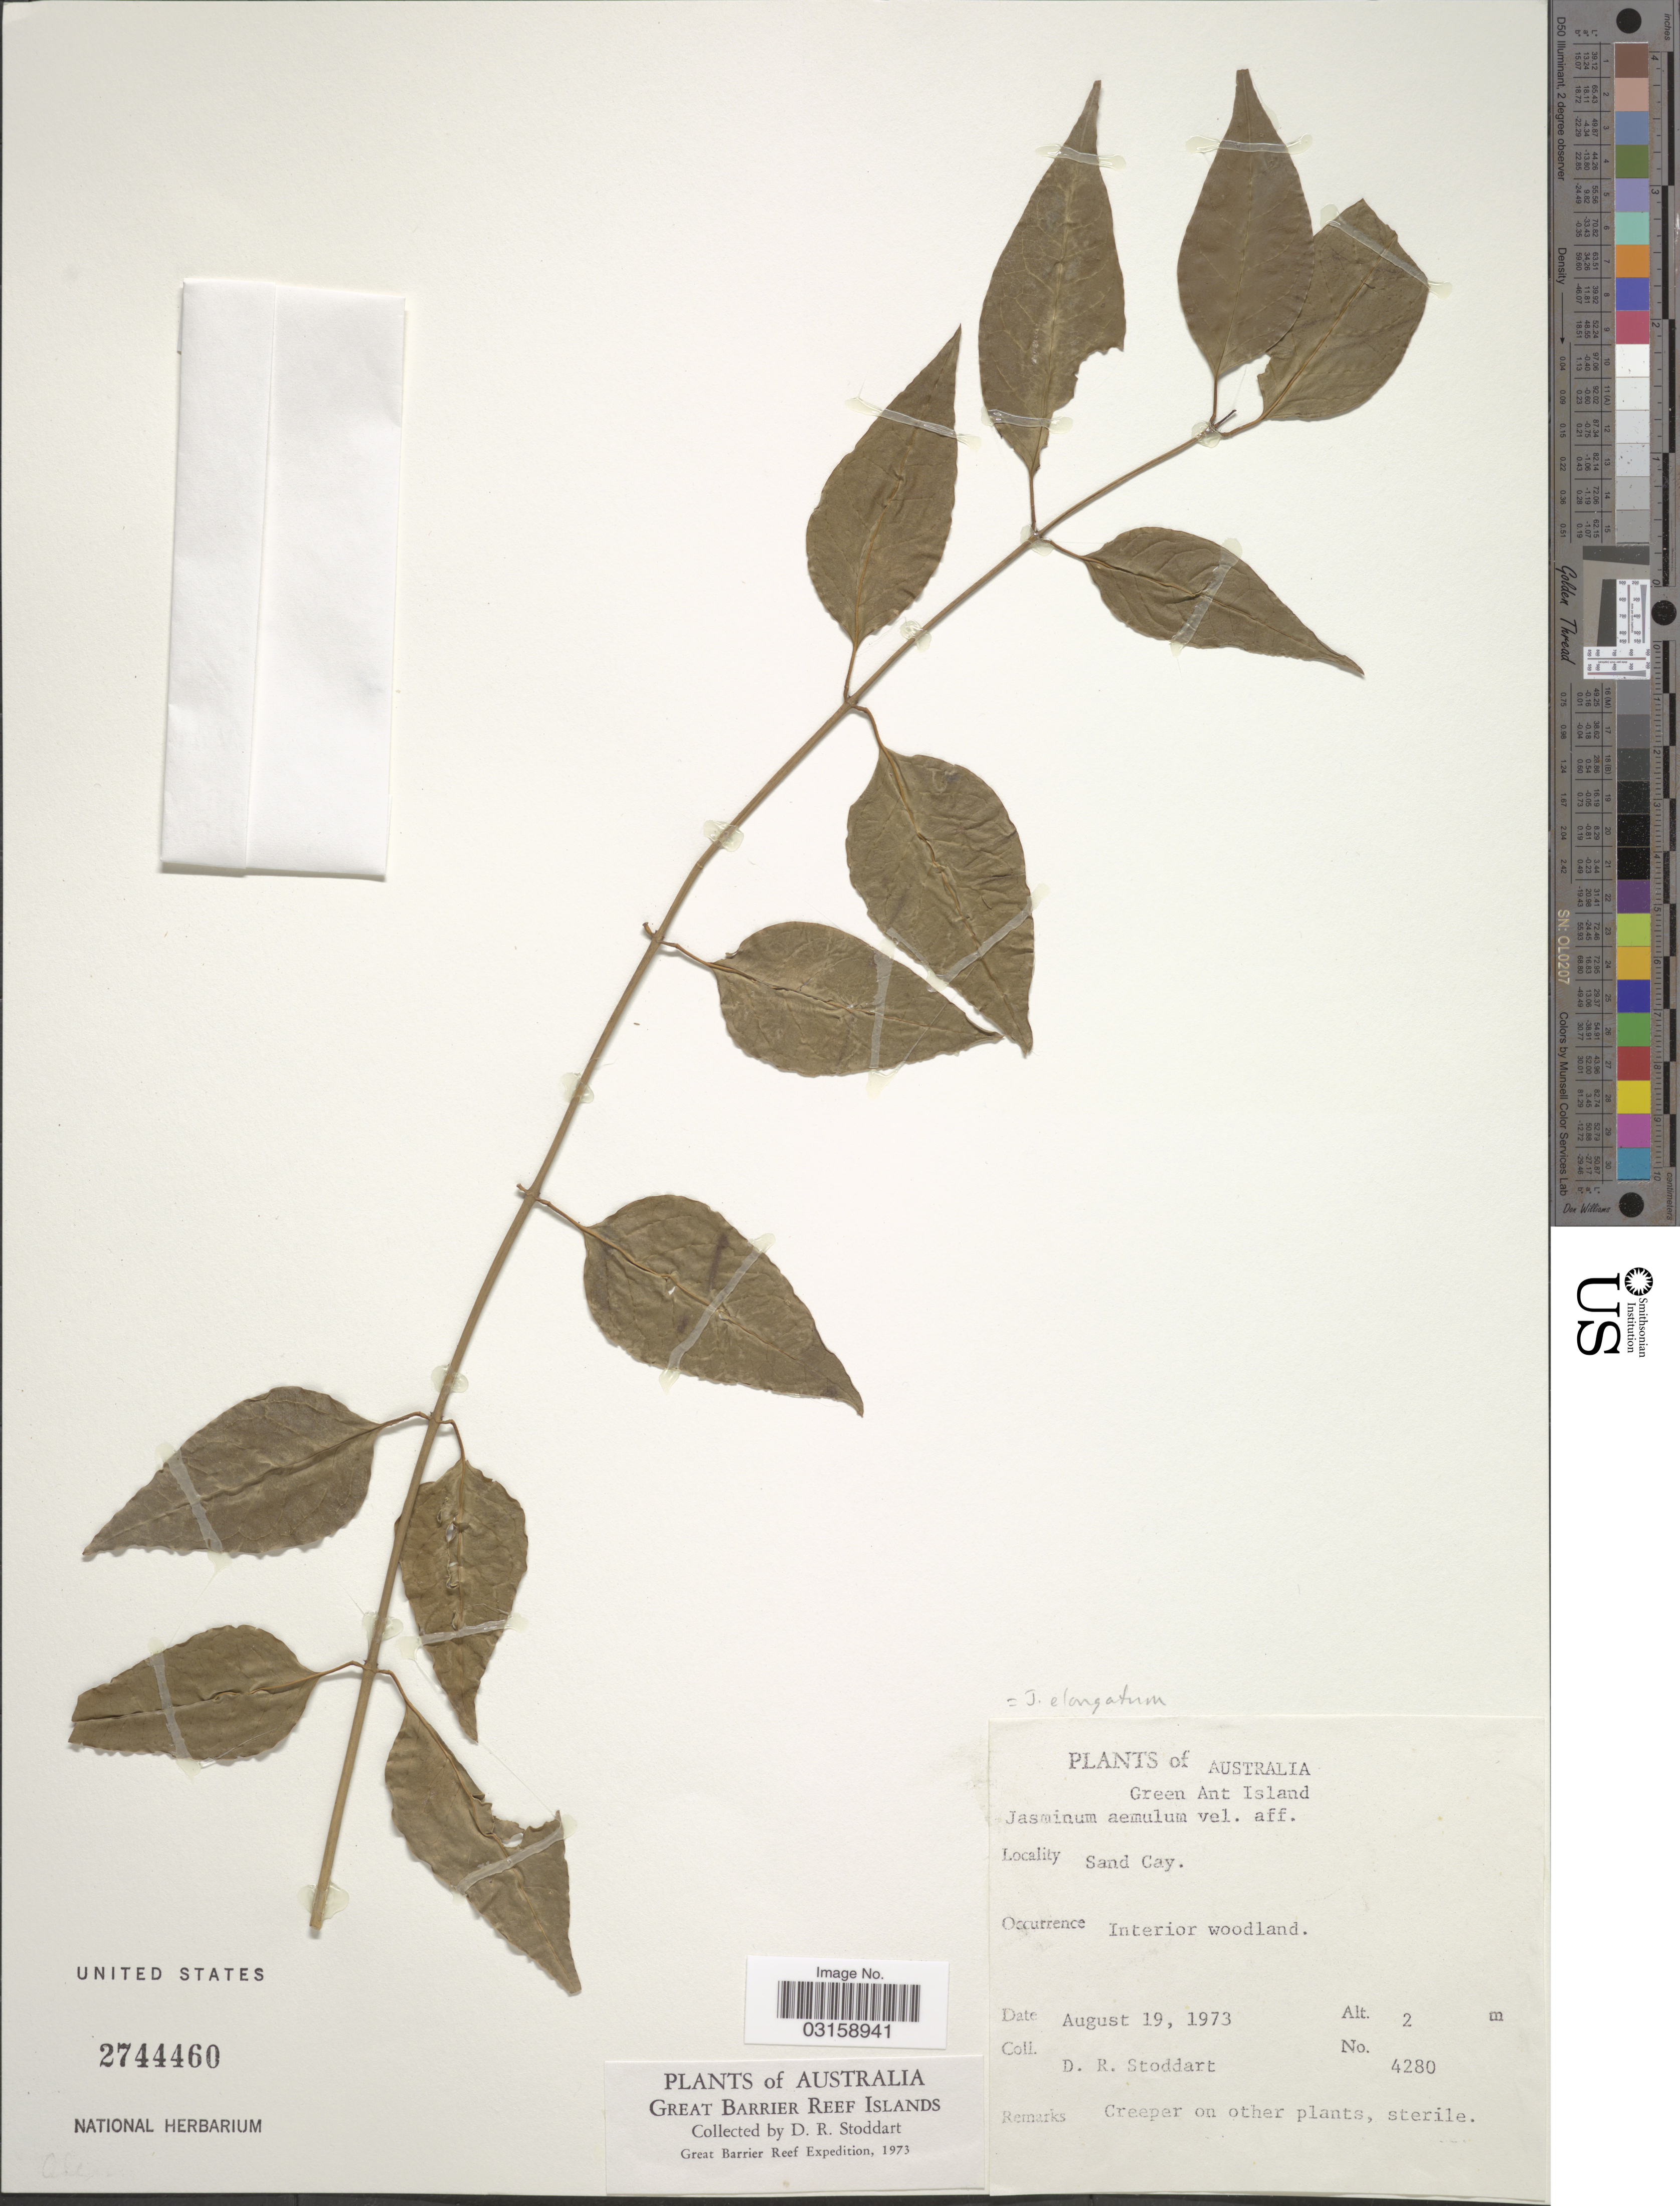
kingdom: Plantae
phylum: Tracheophyta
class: Magnoliopsida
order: Lamiales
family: Oleaceae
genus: Jasminum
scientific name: Jasminum elongatum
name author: (P.J. Bergius) Willd.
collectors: D. R. Stoddart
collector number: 4280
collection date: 1973-08-19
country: Australia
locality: Green Ant Island. Sand Cay. Great Barrier Reef Islands.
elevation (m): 2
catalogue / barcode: US 2744460